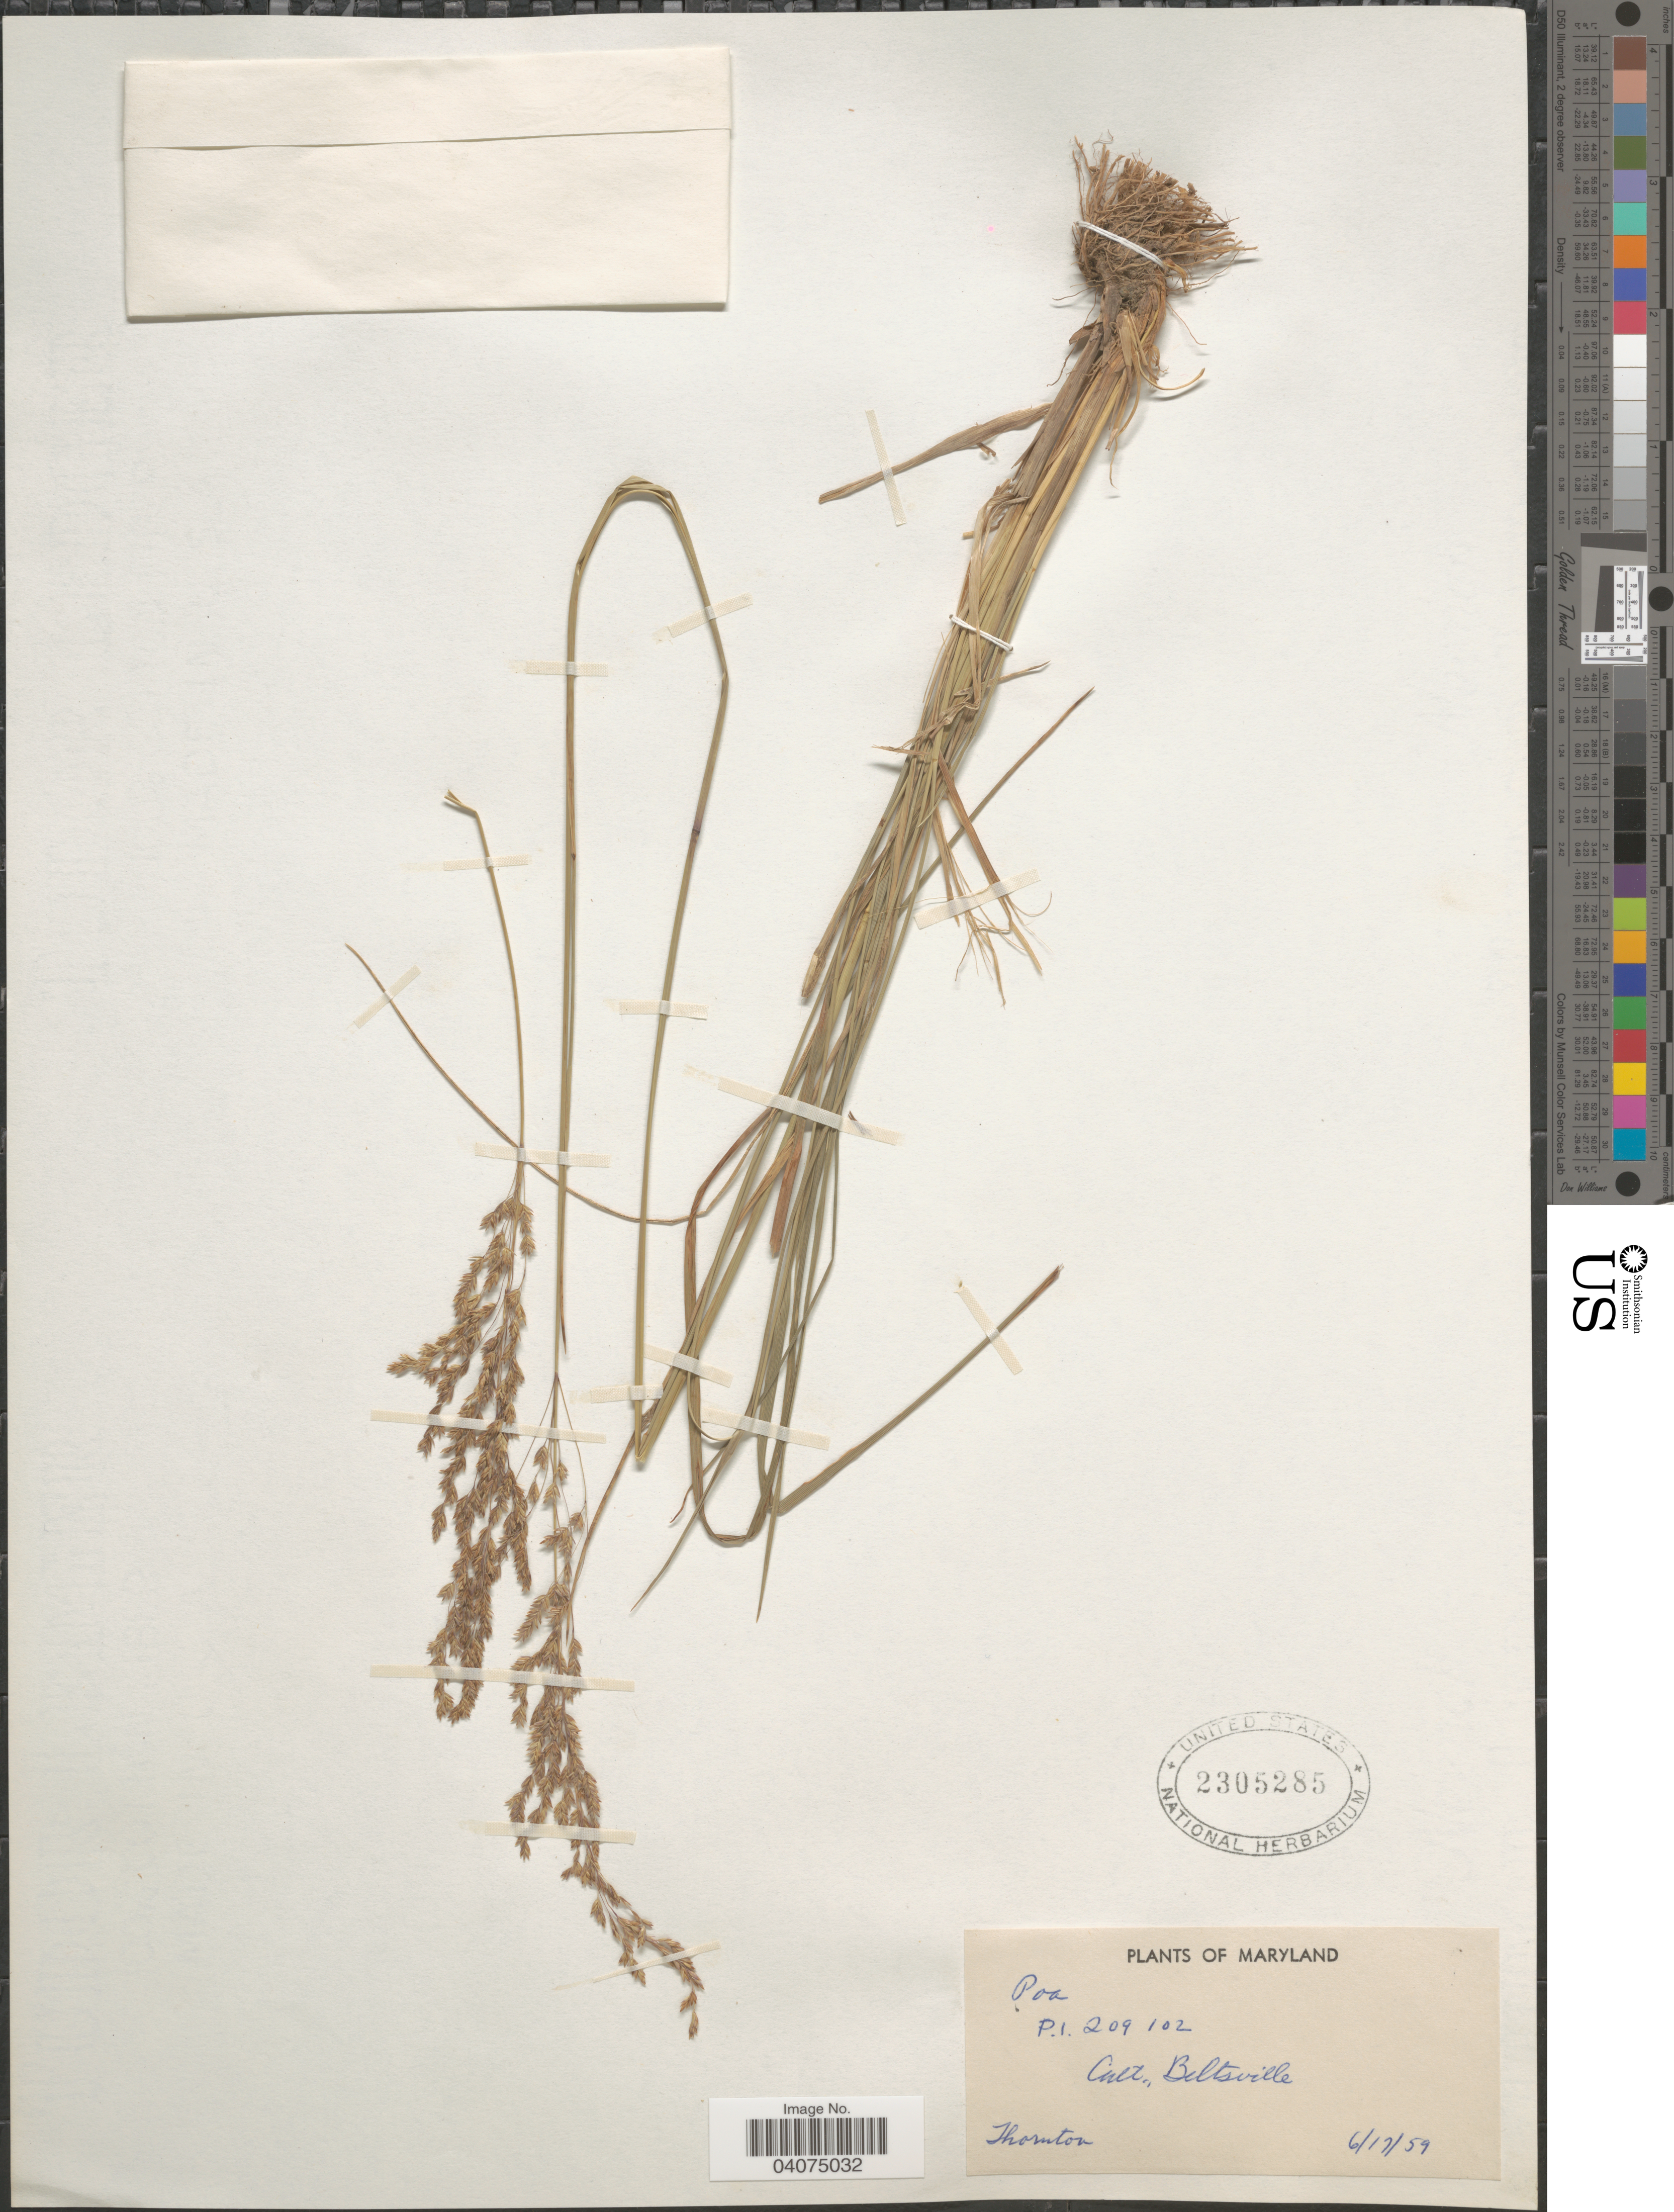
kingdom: Plantae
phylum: Tracheophyta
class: Liliopsida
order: Poales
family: Poaceae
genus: Poa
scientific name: Poa sp.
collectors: Thornton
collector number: P.I.209102?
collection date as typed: Transcribed d/m/y: 17/6/59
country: United States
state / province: Maryland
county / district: Prince George's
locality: Beltsville.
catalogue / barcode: US 2305285